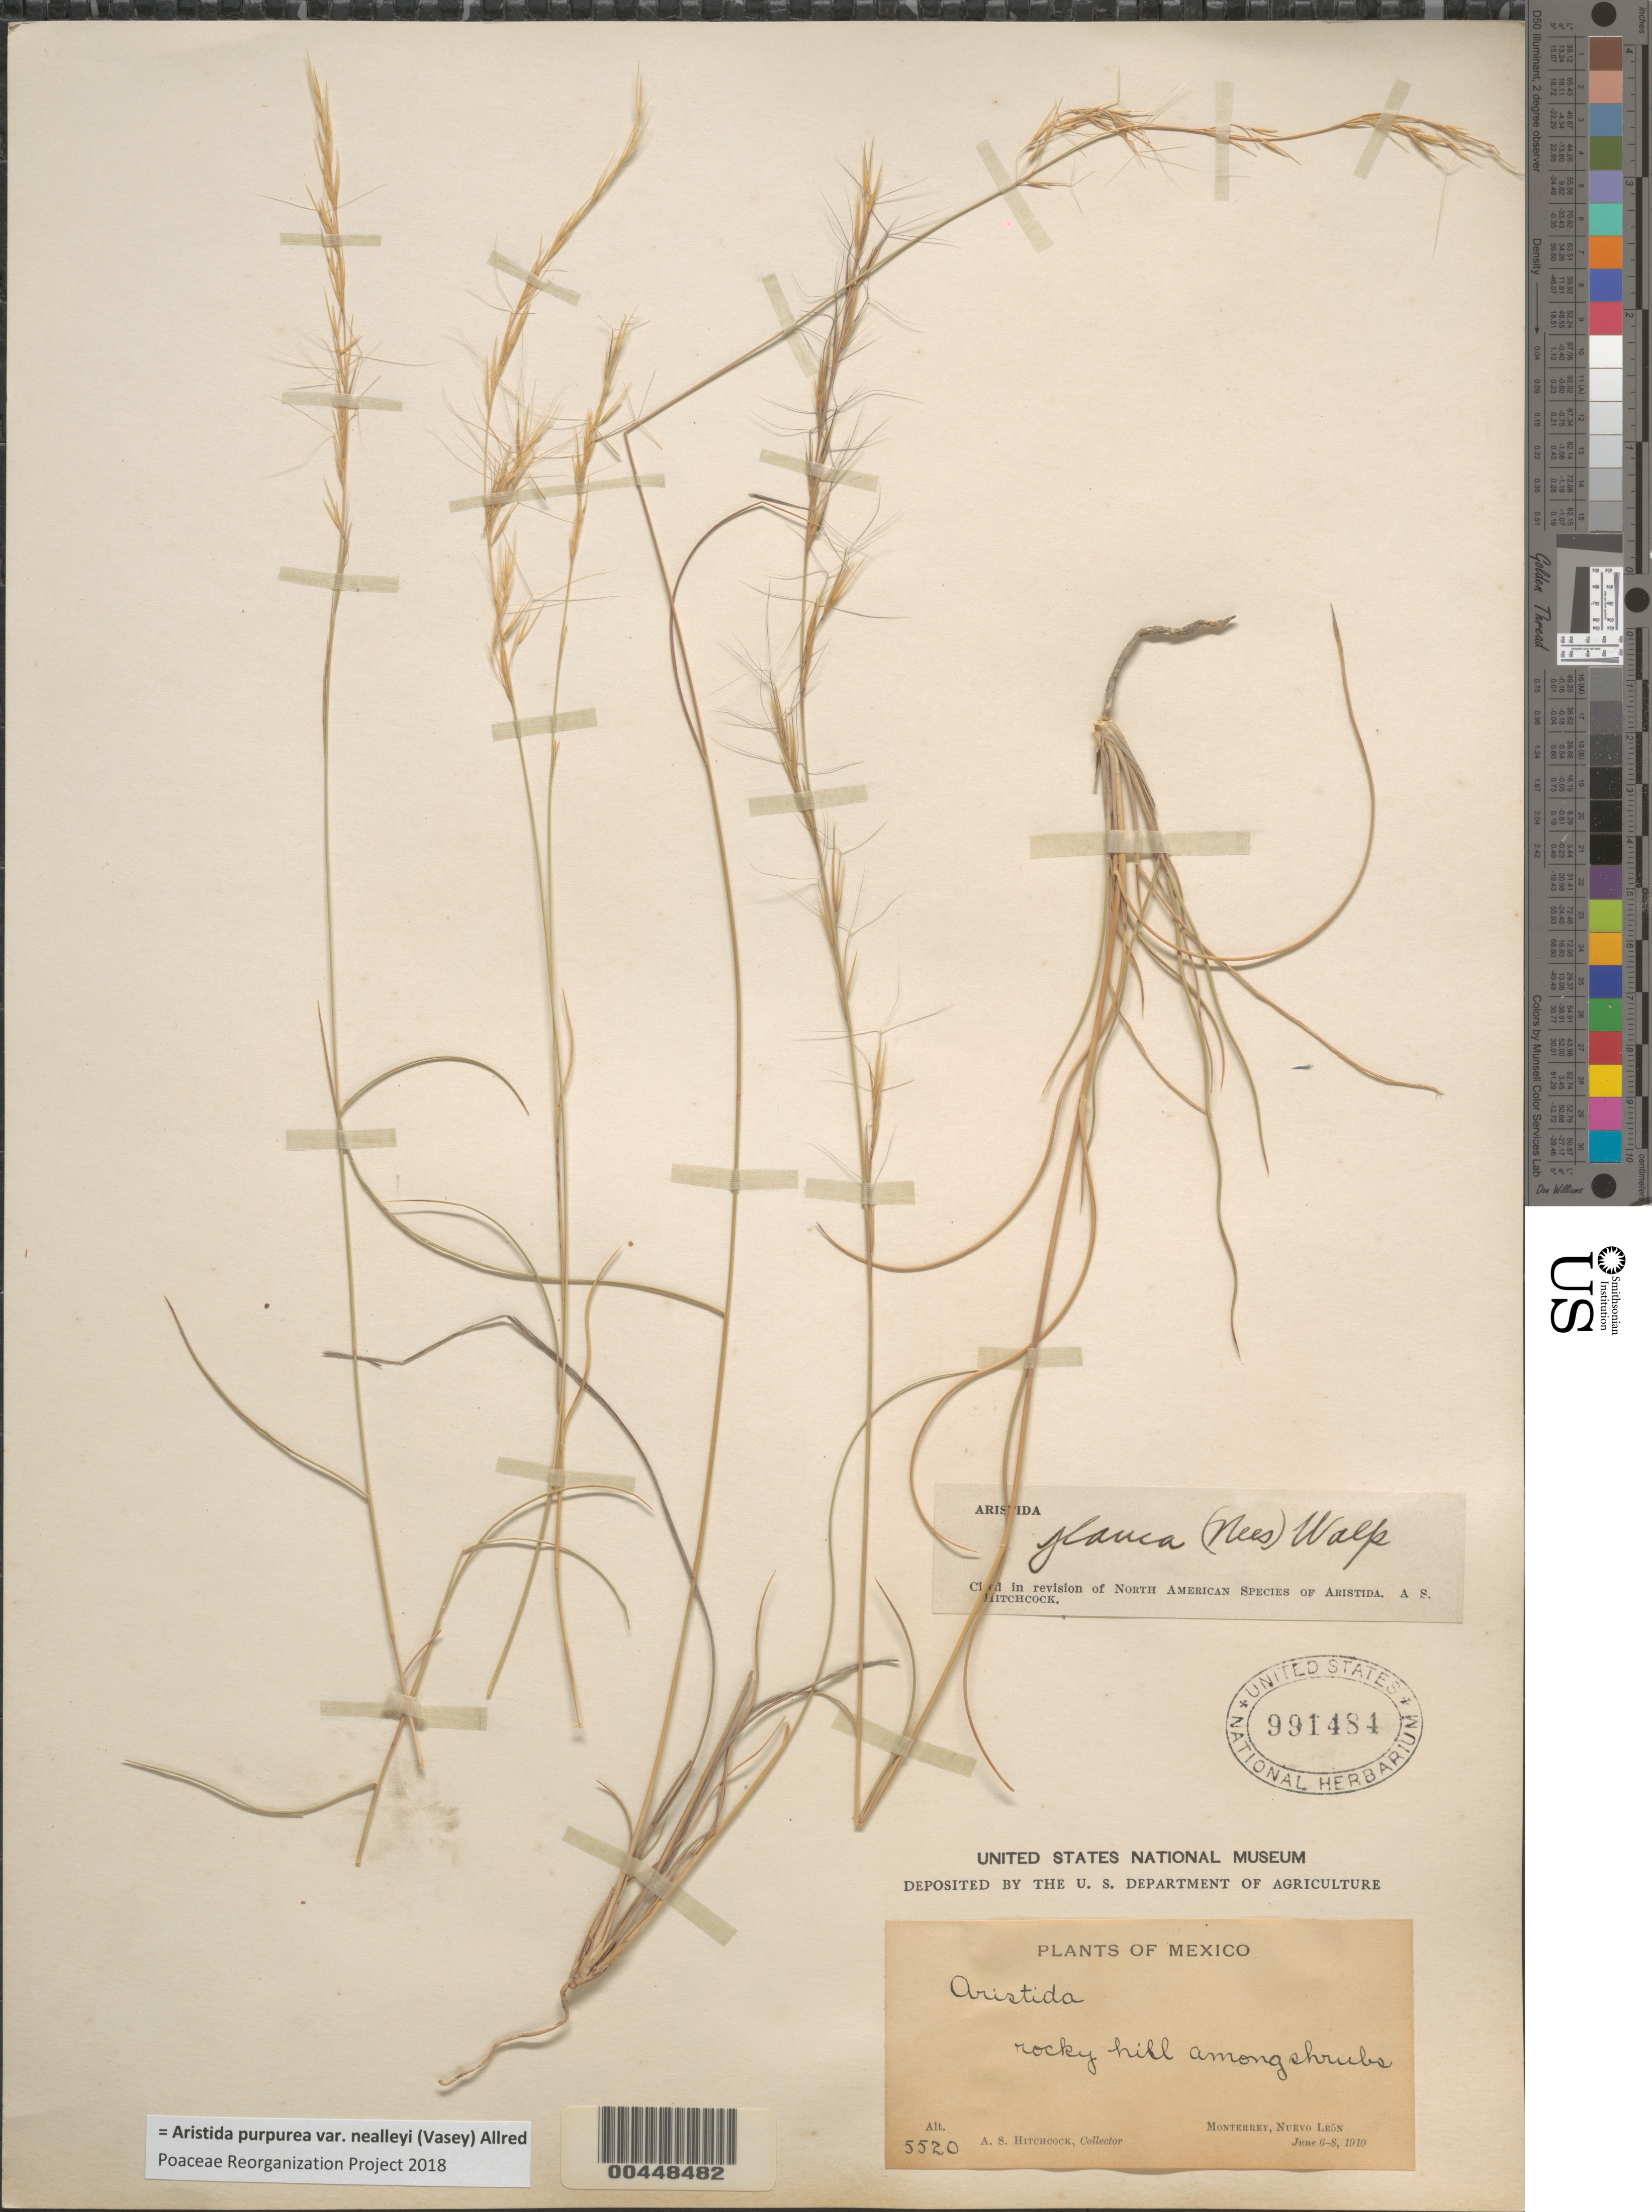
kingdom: Plantae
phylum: Tracheophyta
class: Liliopsida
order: Poales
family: Poaceae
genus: Aristida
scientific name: Aristida purpurea var. nealleyi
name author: (Vasey) Allred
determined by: Poaceae Reorganization Project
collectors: A. S. Hitchcock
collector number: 5520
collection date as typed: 6 Jun 1910 to 8 Jun 1910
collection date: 1910-06-06/1910-06-08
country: Mexico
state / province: Nuevo León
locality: Monterrey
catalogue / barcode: US 991484